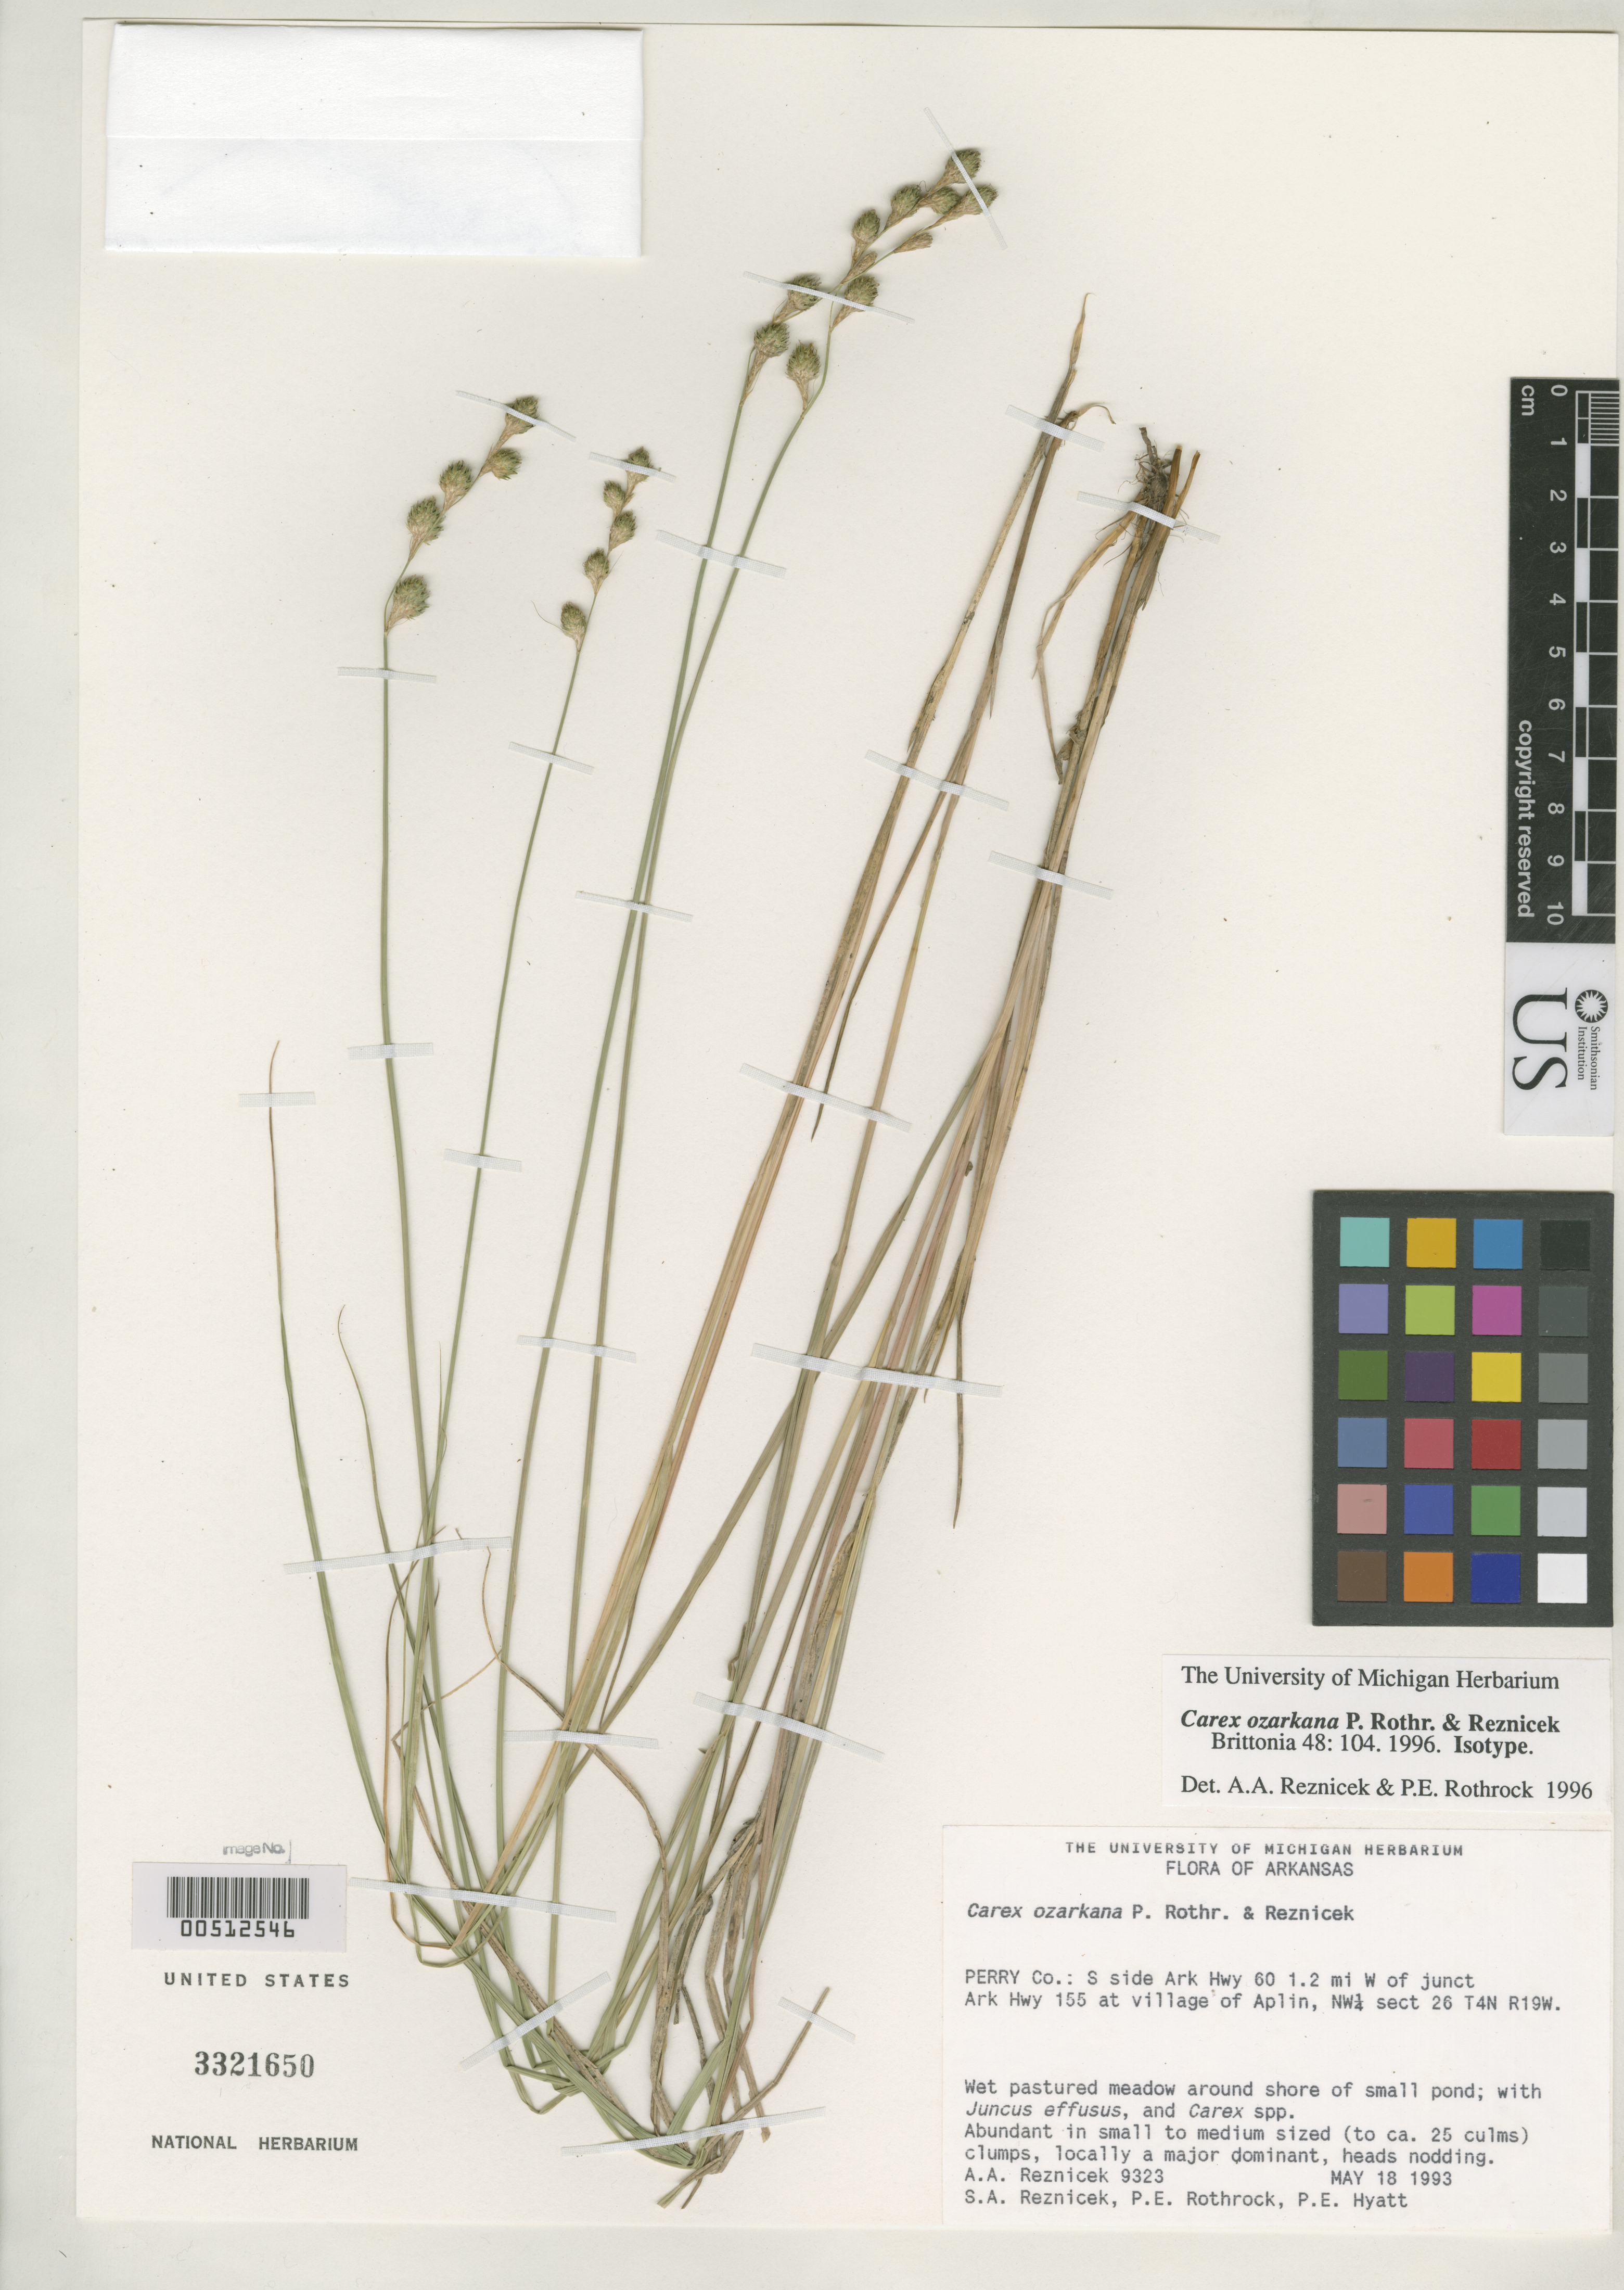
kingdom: Plantae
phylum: Tracheophyta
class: Liliopsida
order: Poales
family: Cyperaceae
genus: Carex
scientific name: Carex ozarkana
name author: P. Rothr. & Reznicek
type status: Isotype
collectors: S. A. Reznicek, P. E. Rothrock & P. Hyatt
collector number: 9323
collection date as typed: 18 May 1993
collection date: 1993-05-18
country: United States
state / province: Arkansas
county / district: Perry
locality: S side Ark hwy 60 1.2 mi W of junction Ark hwy 155 at village of Alpin, nw 1/4 Sect 26 Sect t4n R19w.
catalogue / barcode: US 3321650